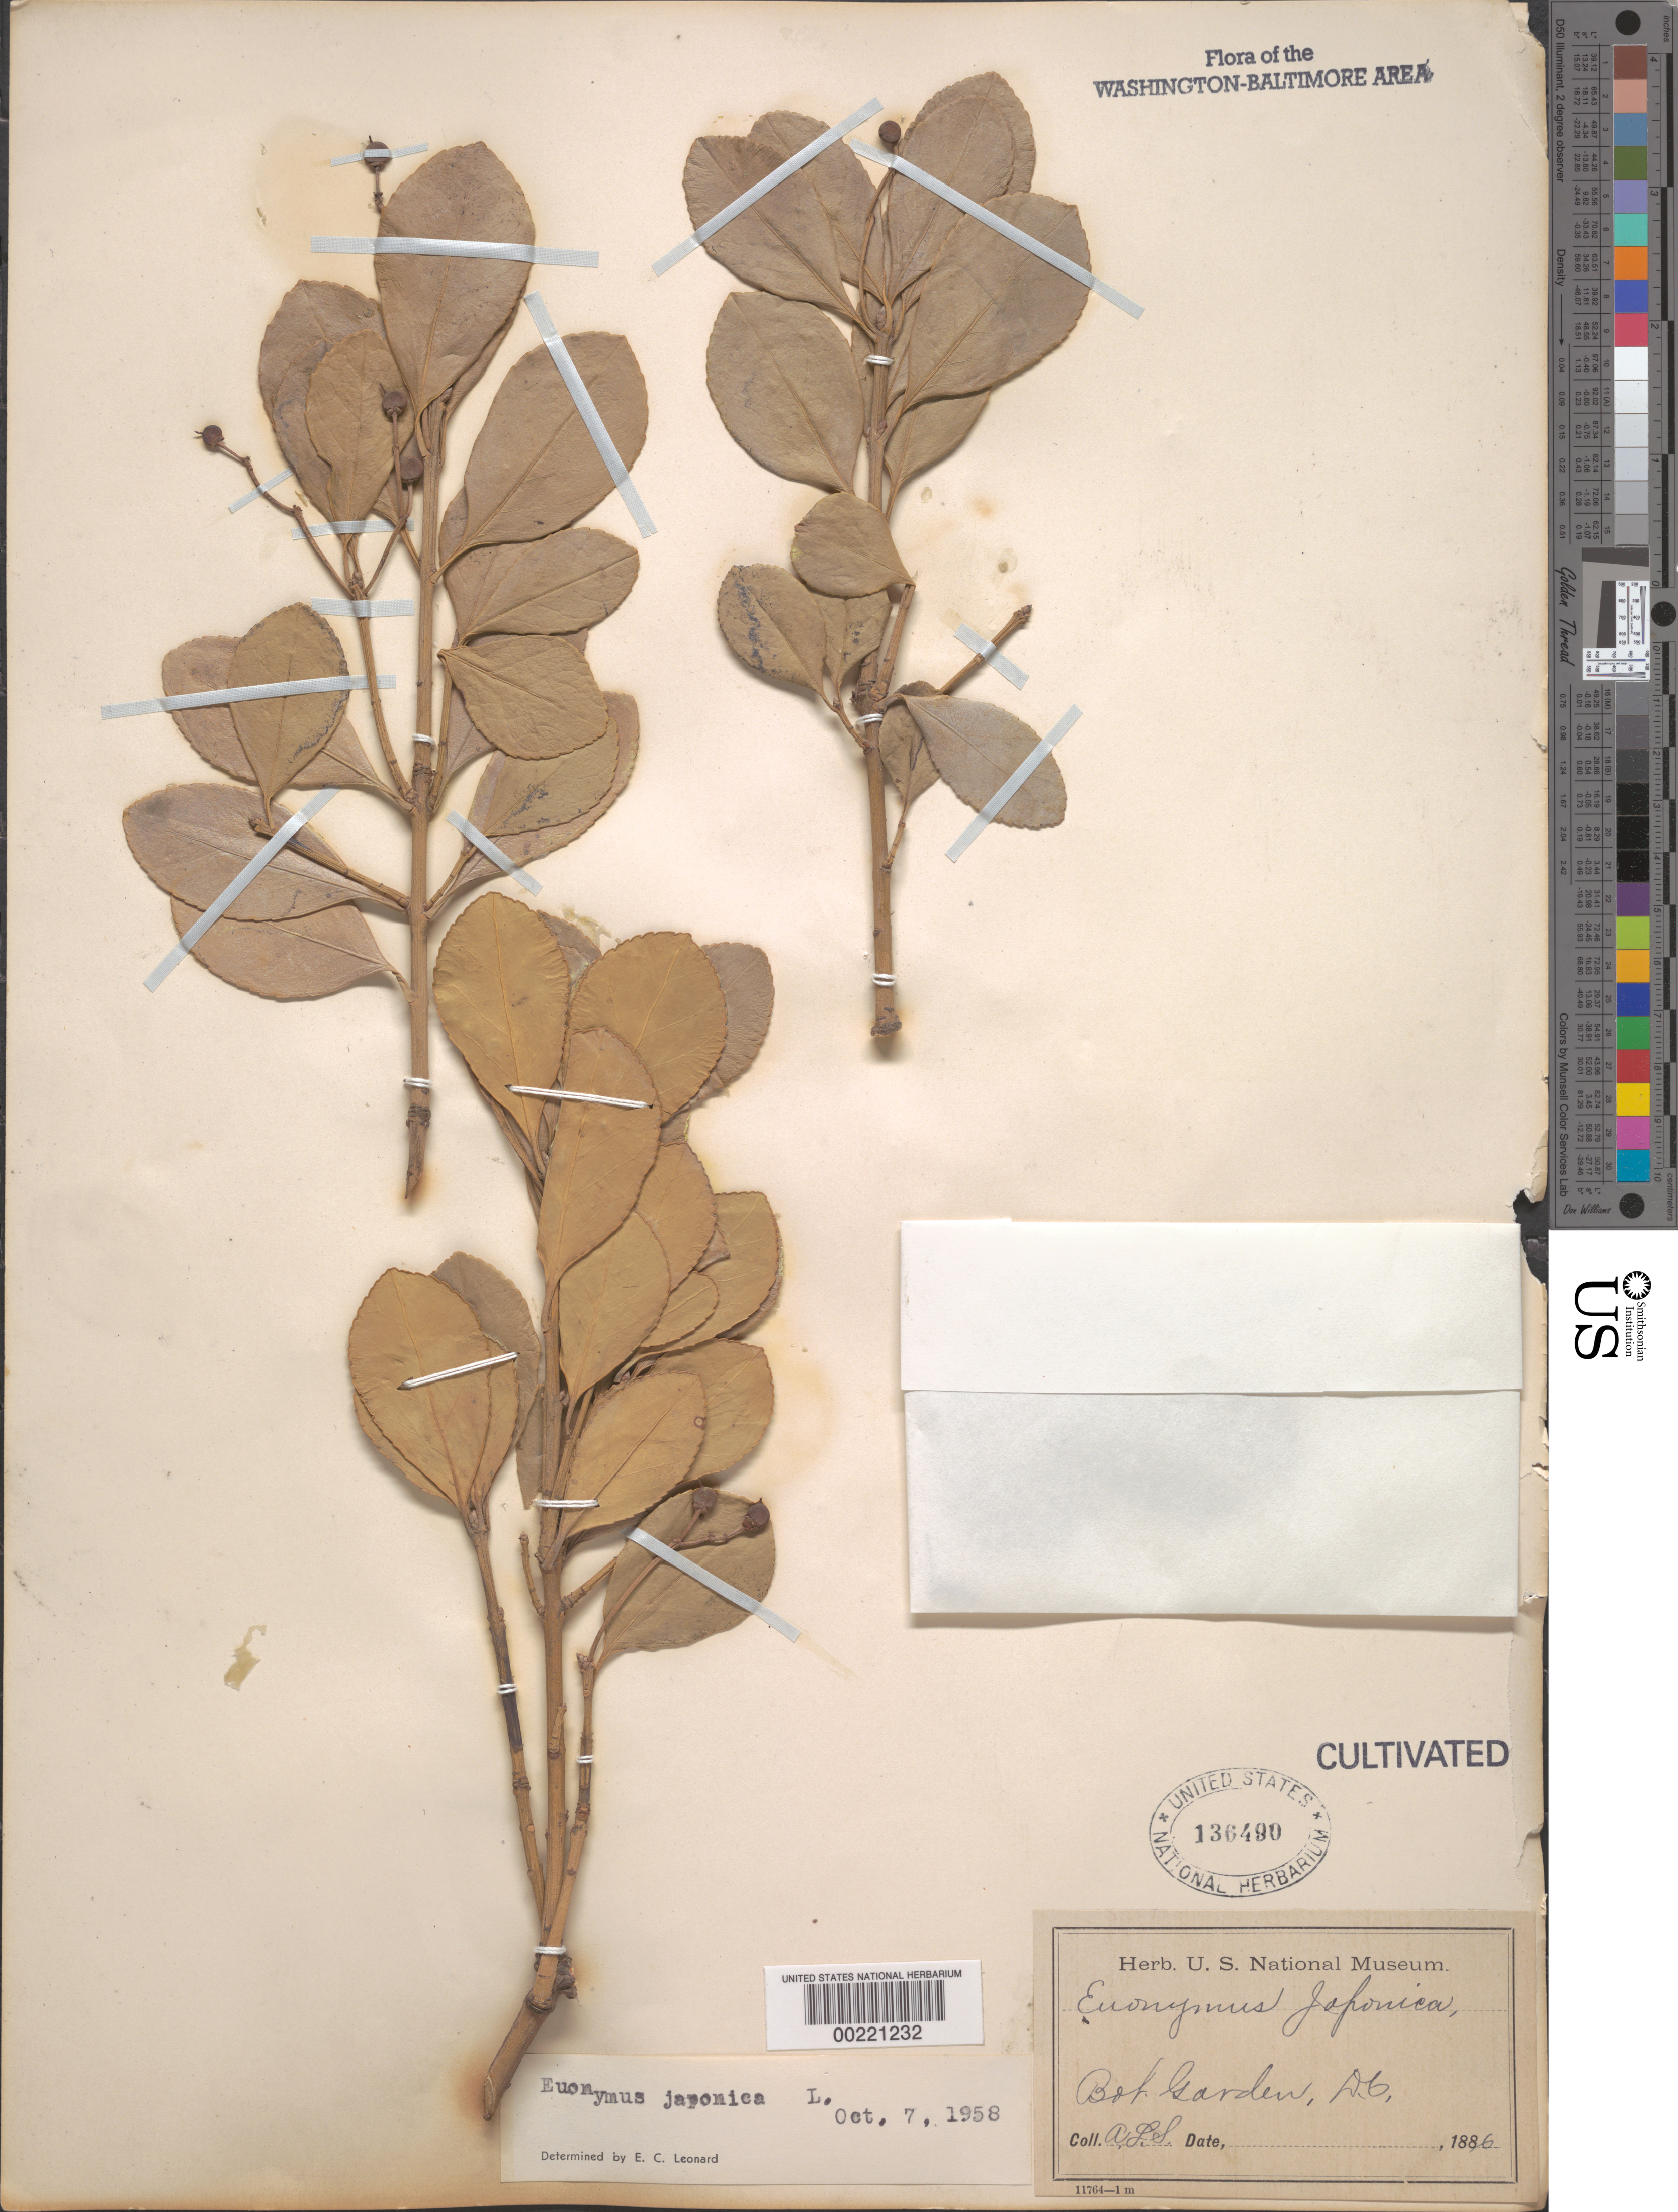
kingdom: Plantae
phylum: Tracheophyta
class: Magnoliopsida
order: Celastrales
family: Celastraceae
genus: Euonymus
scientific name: Euonymus japonicus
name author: Thunb.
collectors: A. L. Schott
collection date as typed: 1886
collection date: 1886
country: United States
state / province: District of Columbia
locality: Botanical Gardens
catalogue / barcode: US 136490